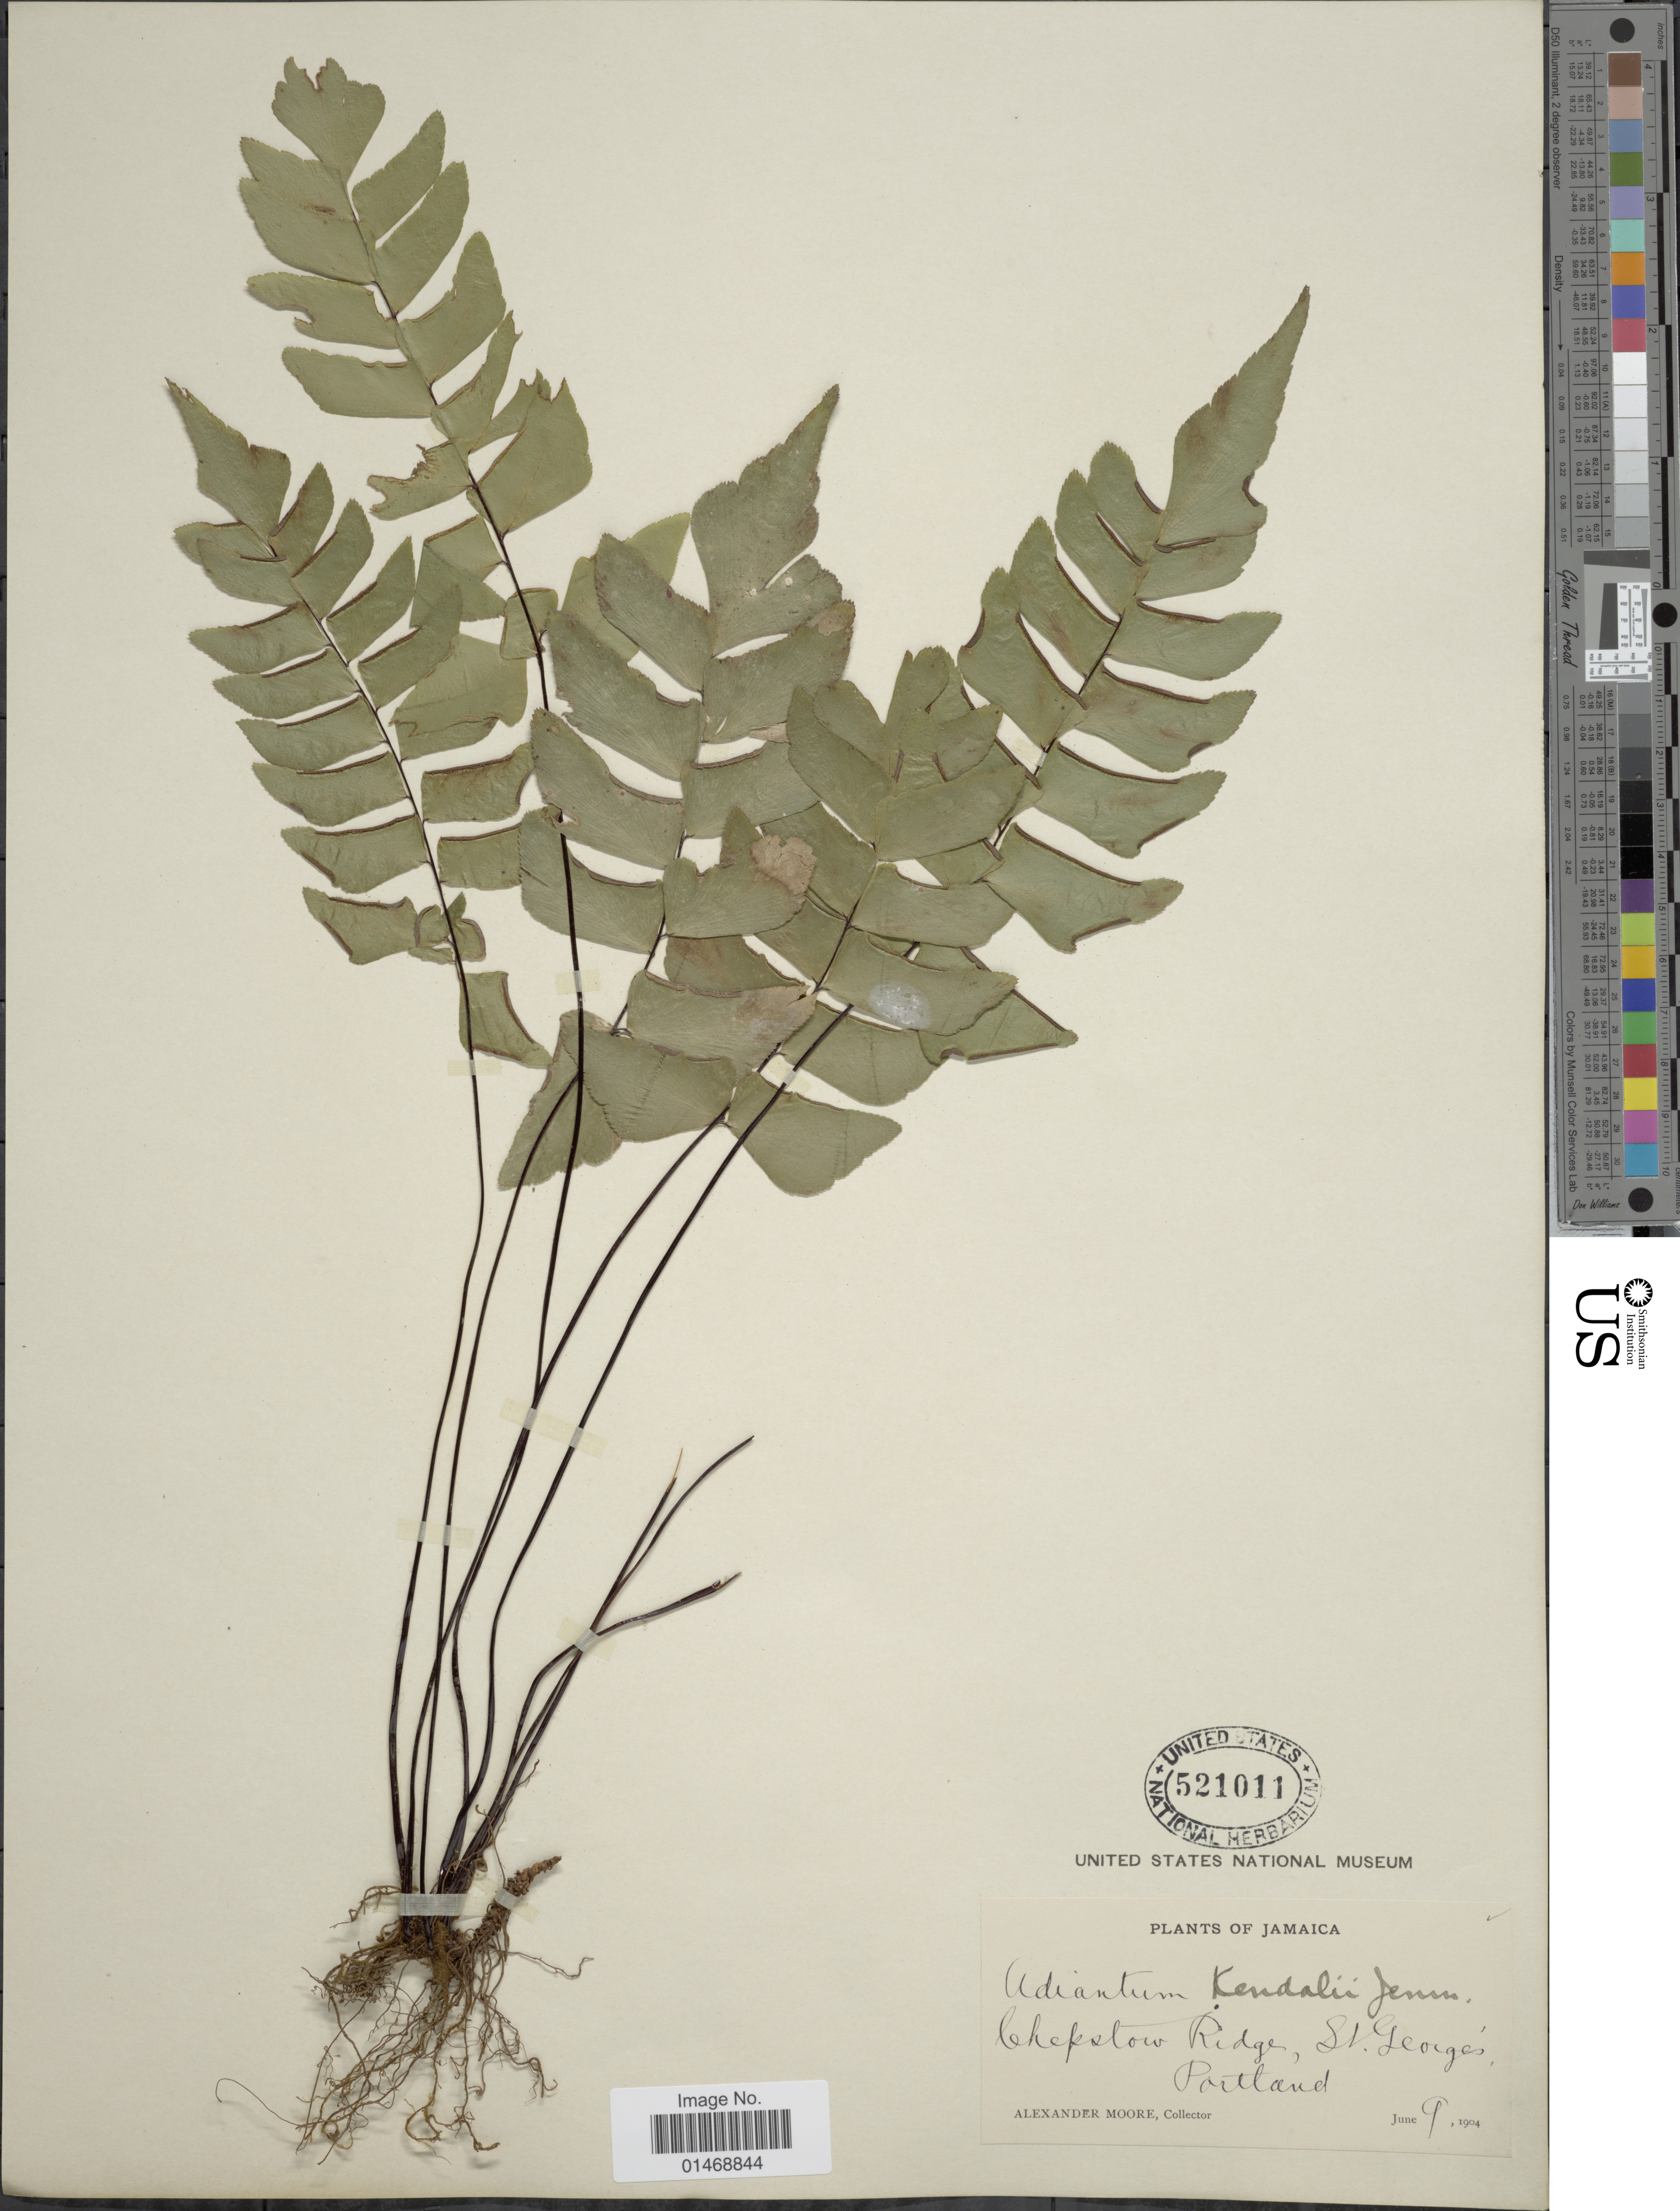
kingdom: Plantae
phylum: Tracheophyta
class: Polypodiopsida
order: Polypodiales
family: Pteridaceae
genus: Adiantum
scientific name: Adiantum kendalii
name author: Jenman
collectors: A. Moore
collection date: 1904-06-09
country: Jamaica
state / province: Portland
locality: Chepstone Ridge, St George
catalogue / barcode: US 521011